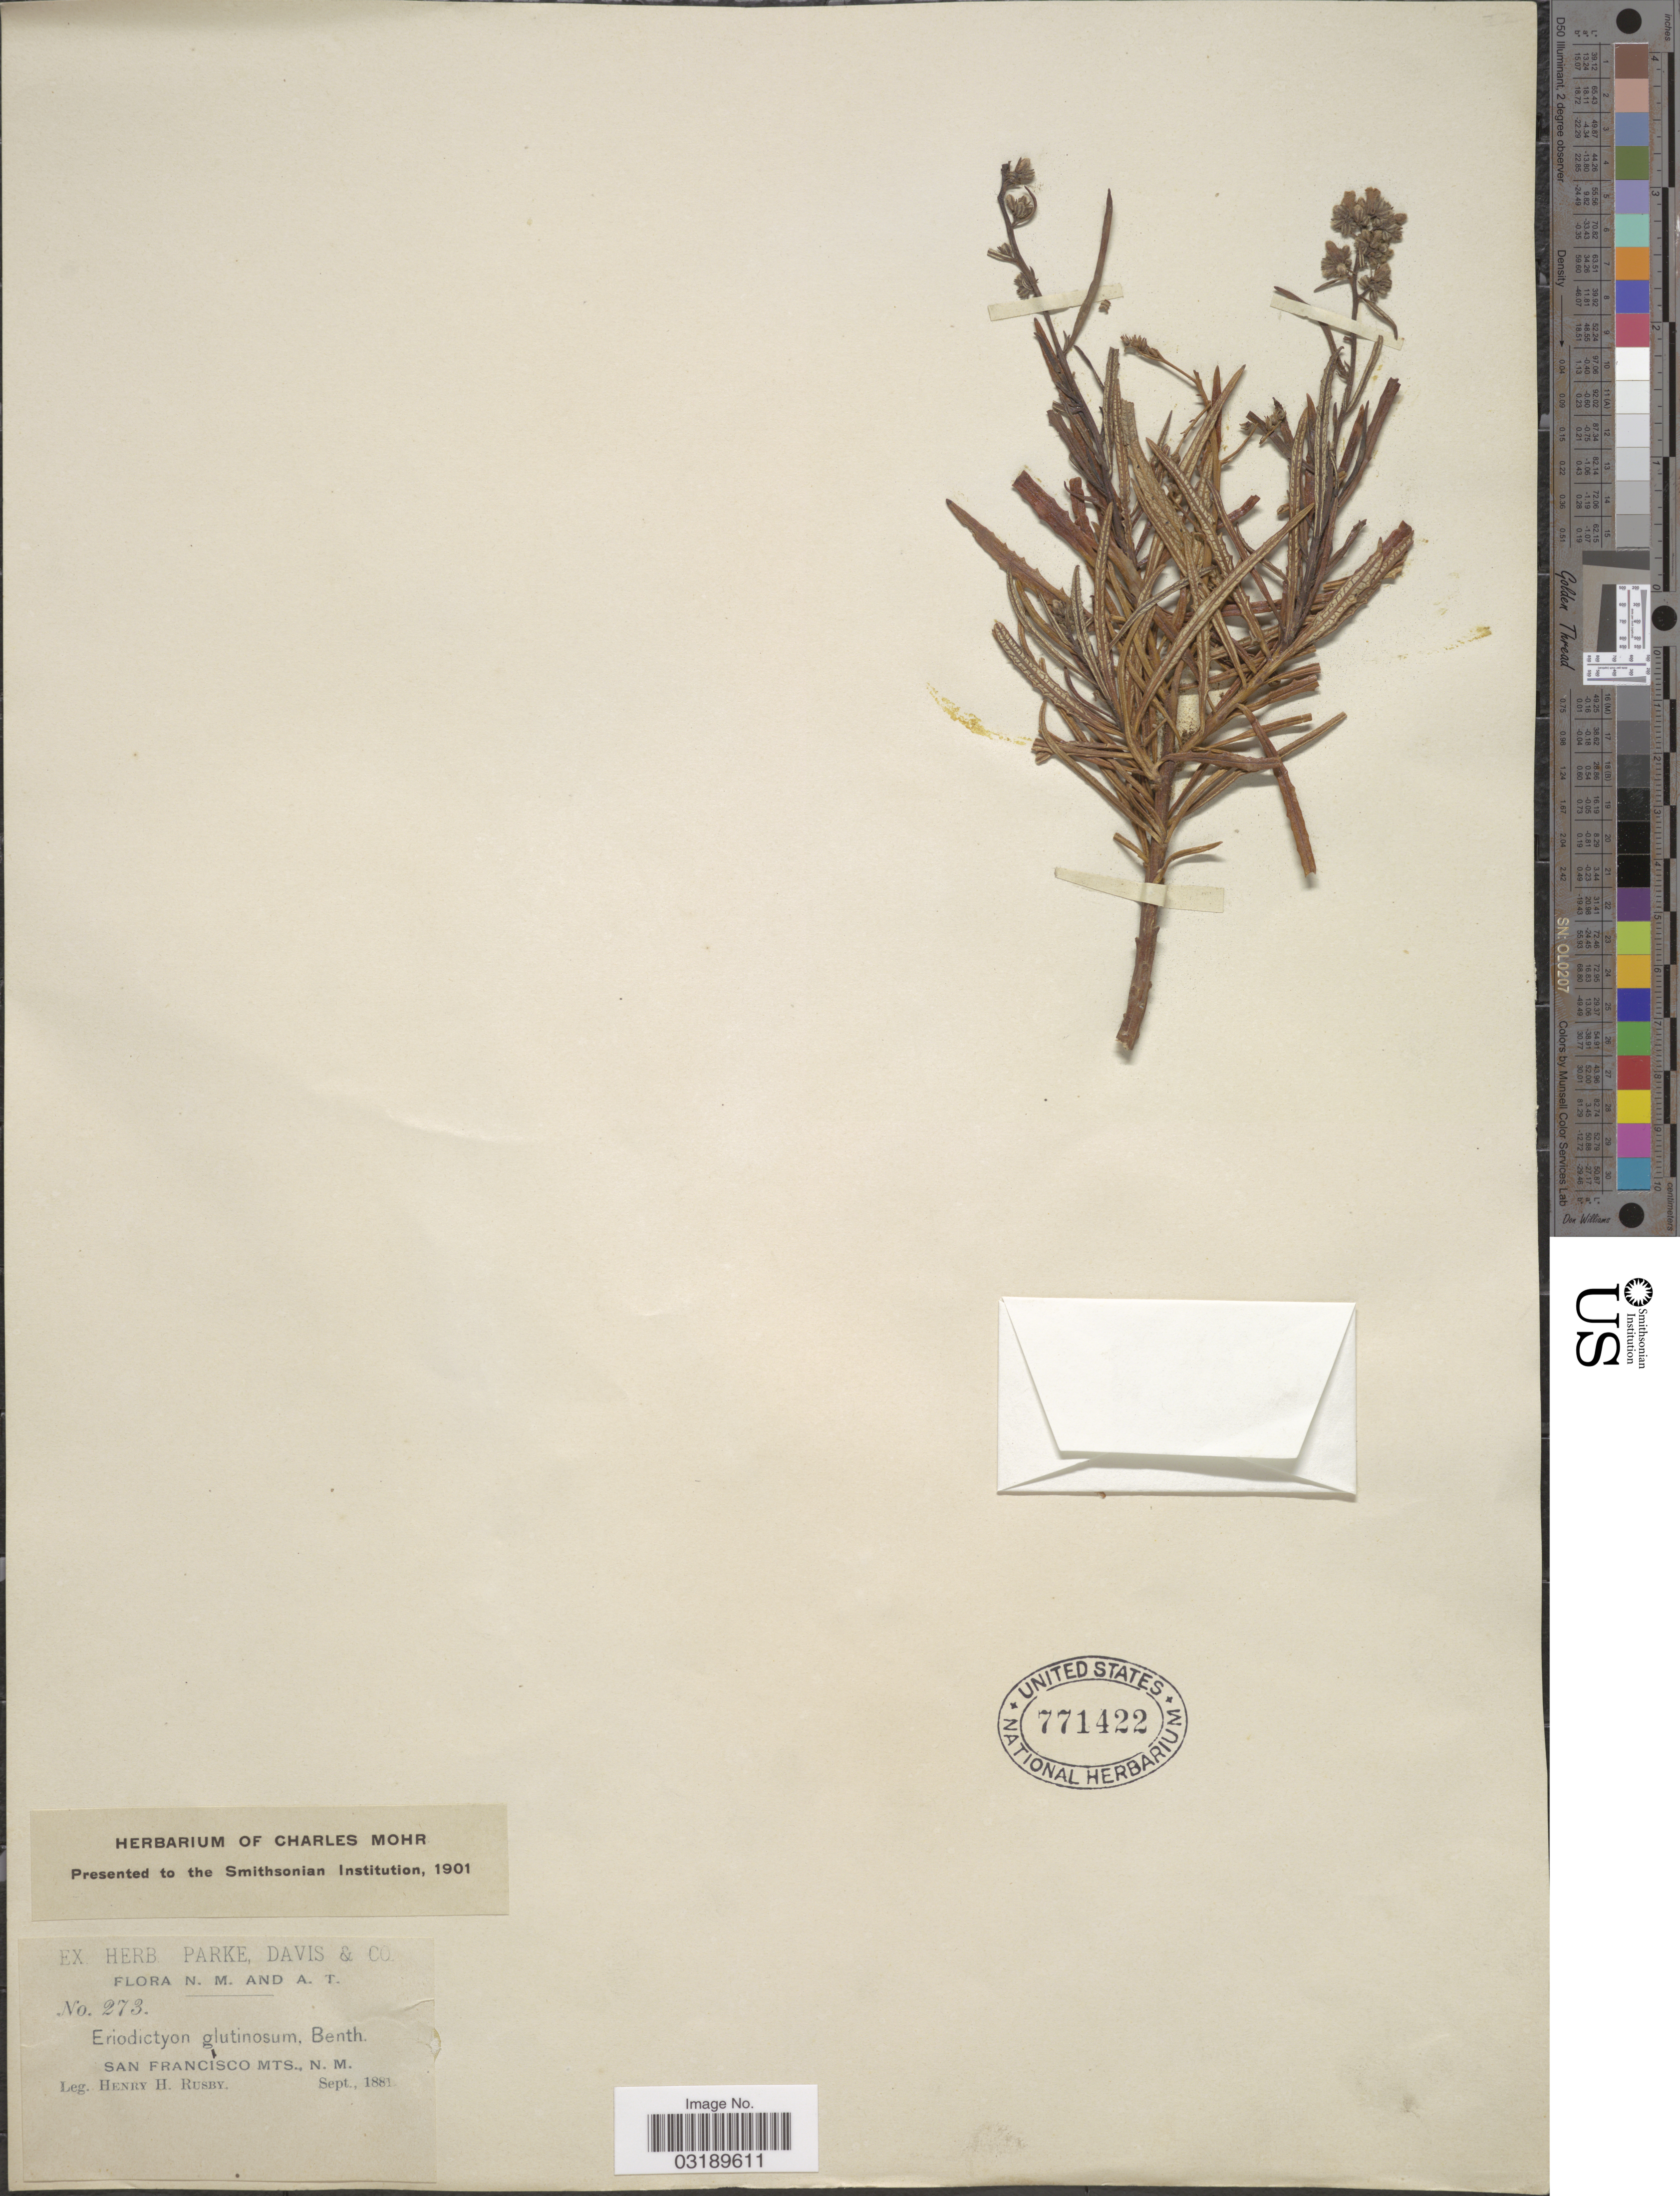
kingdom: Plantae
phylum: Tracheophyta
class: Magnoliopsida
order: Boraginales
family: Namaceae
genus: Eriodictyon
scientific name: Eriodictyon angustifolium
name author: Nutt.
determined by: Rogers, Z. S.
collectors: H. H. Rusby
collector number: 273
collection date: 1881-09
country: United States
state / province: New Mexico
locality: N. M. and A. T. San Francisco Mts., N. M.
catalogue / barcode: US 771422